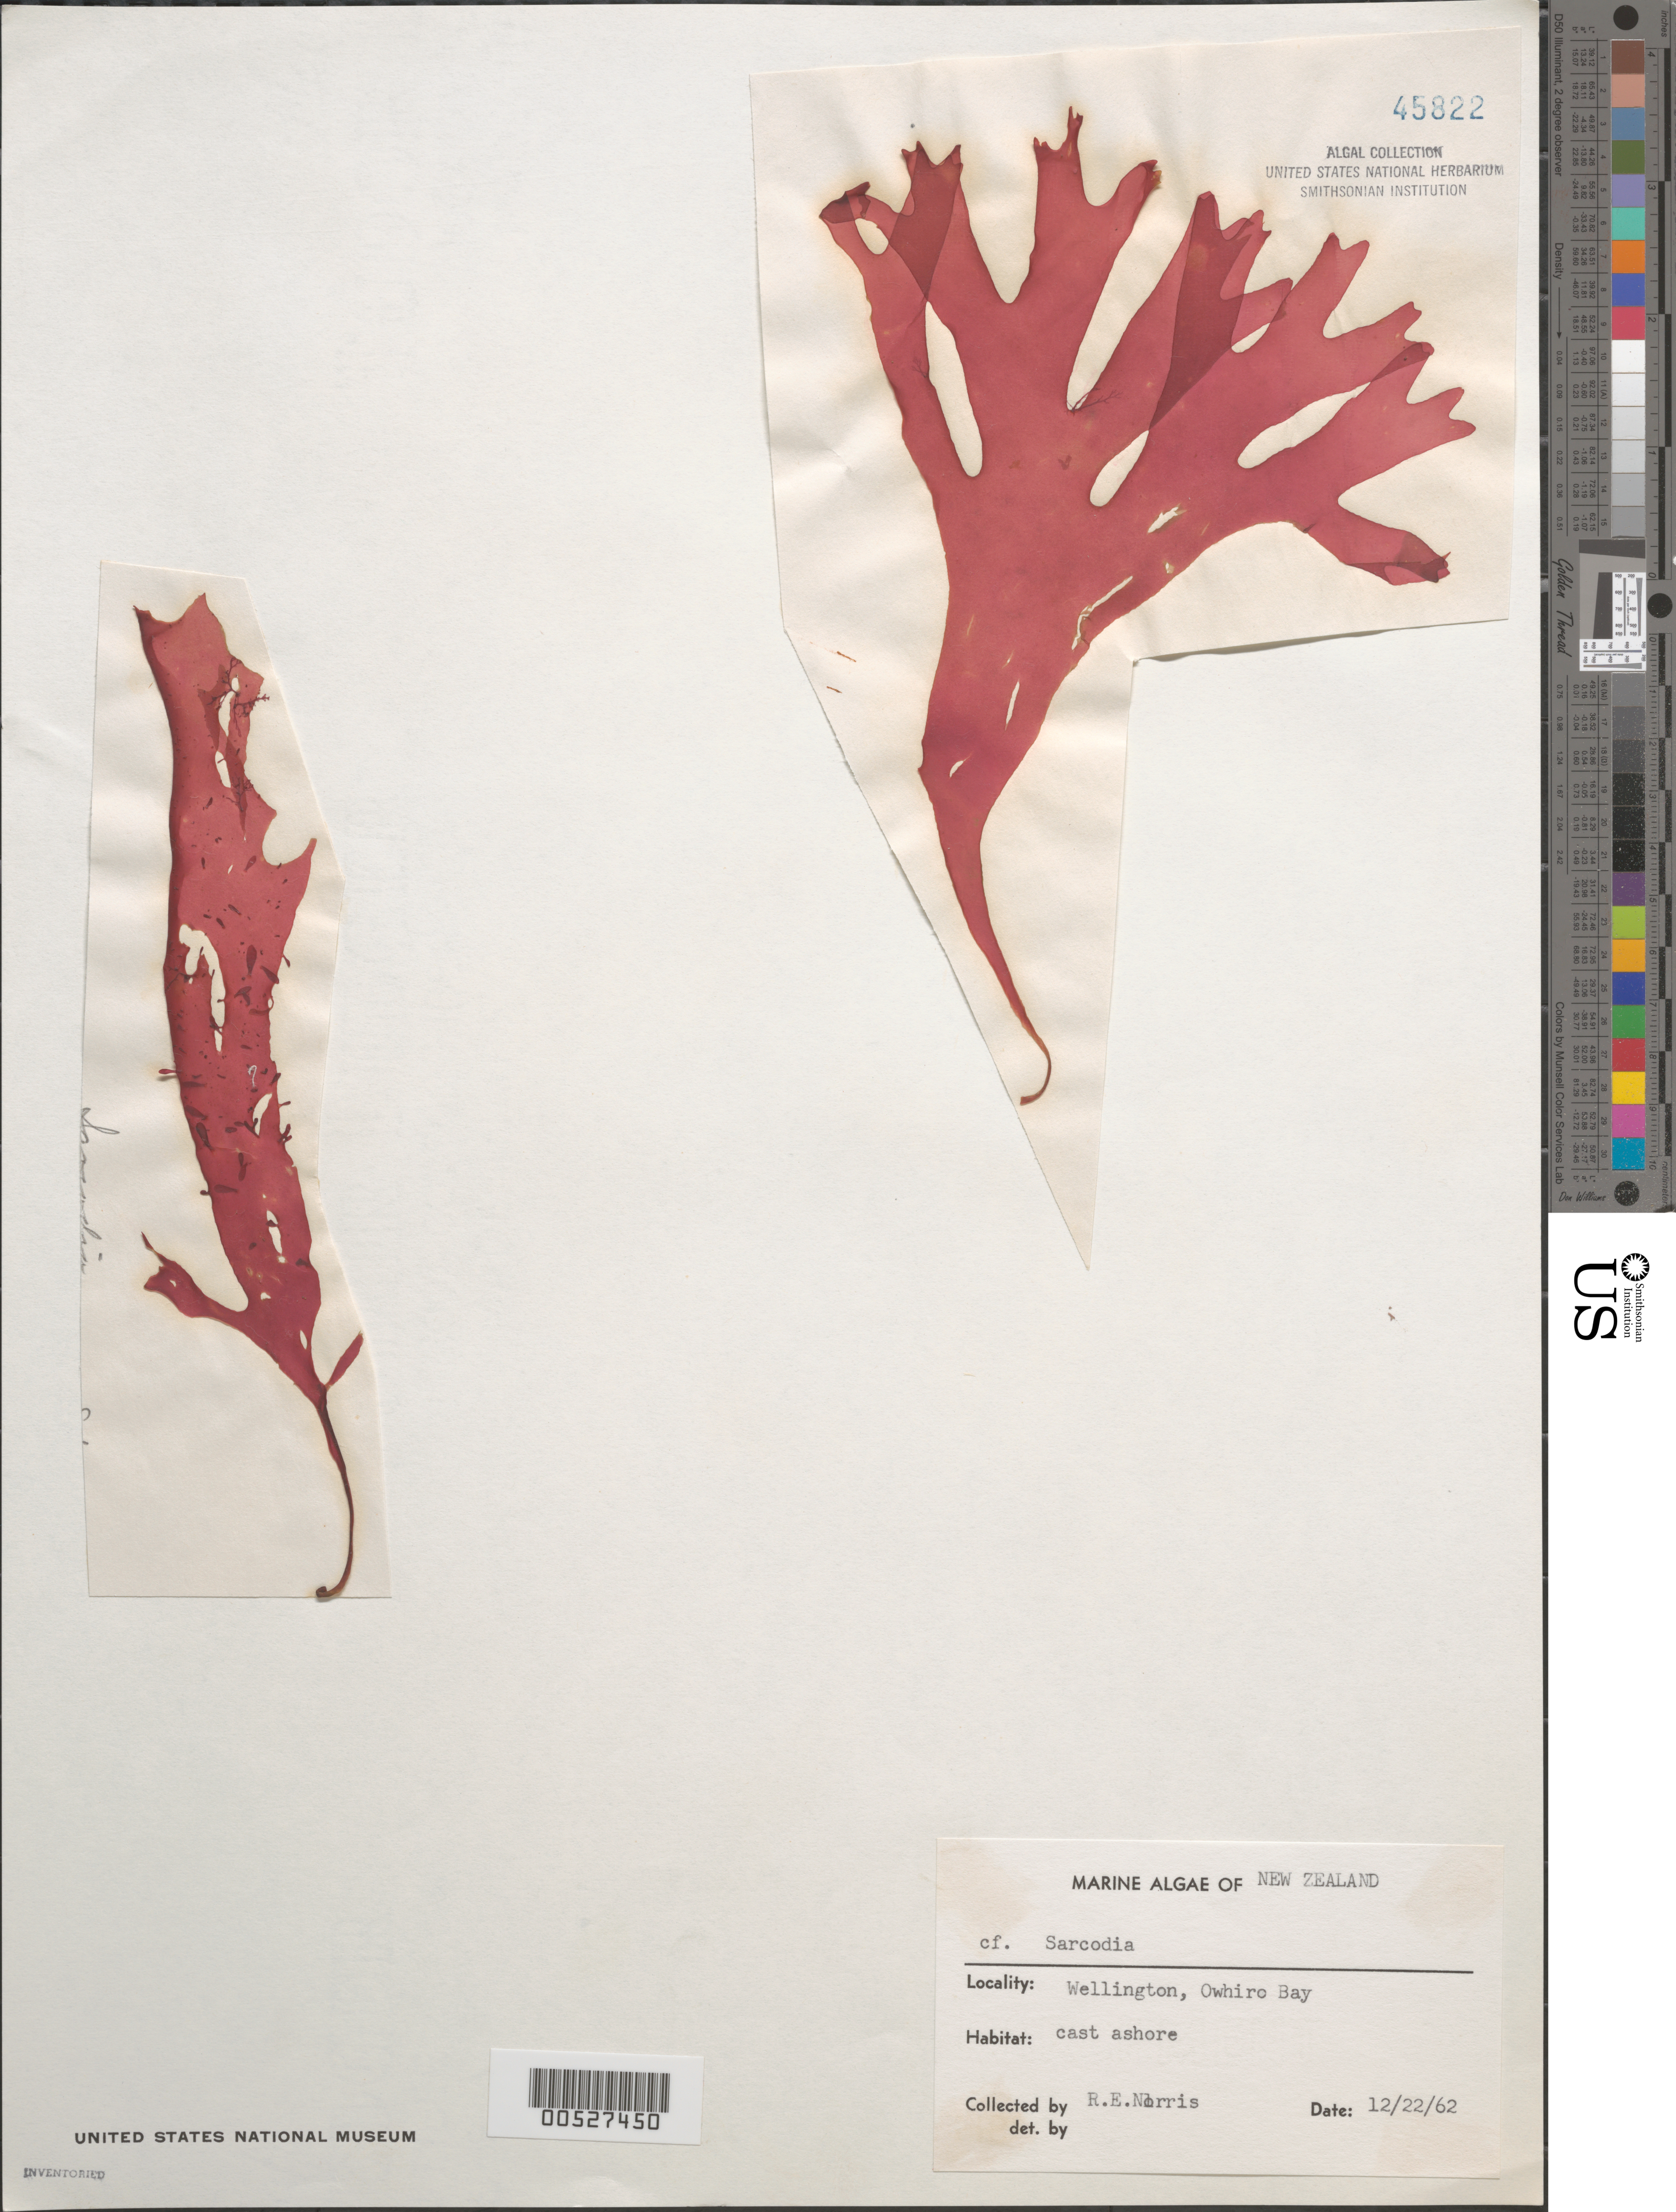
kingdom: Plantae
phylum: Rhodophyta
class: Florideophyceae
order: Gigartinales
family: Sarcodiaceae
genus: Sarcodia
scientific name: Sarcodia sp.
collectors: R. E. Norris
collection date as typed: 22 Dec 1962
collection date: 1962-12-22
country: New Zealand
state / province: Wellington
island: North Island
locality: Wellington, Owhiro Bay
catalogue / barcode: US 45822